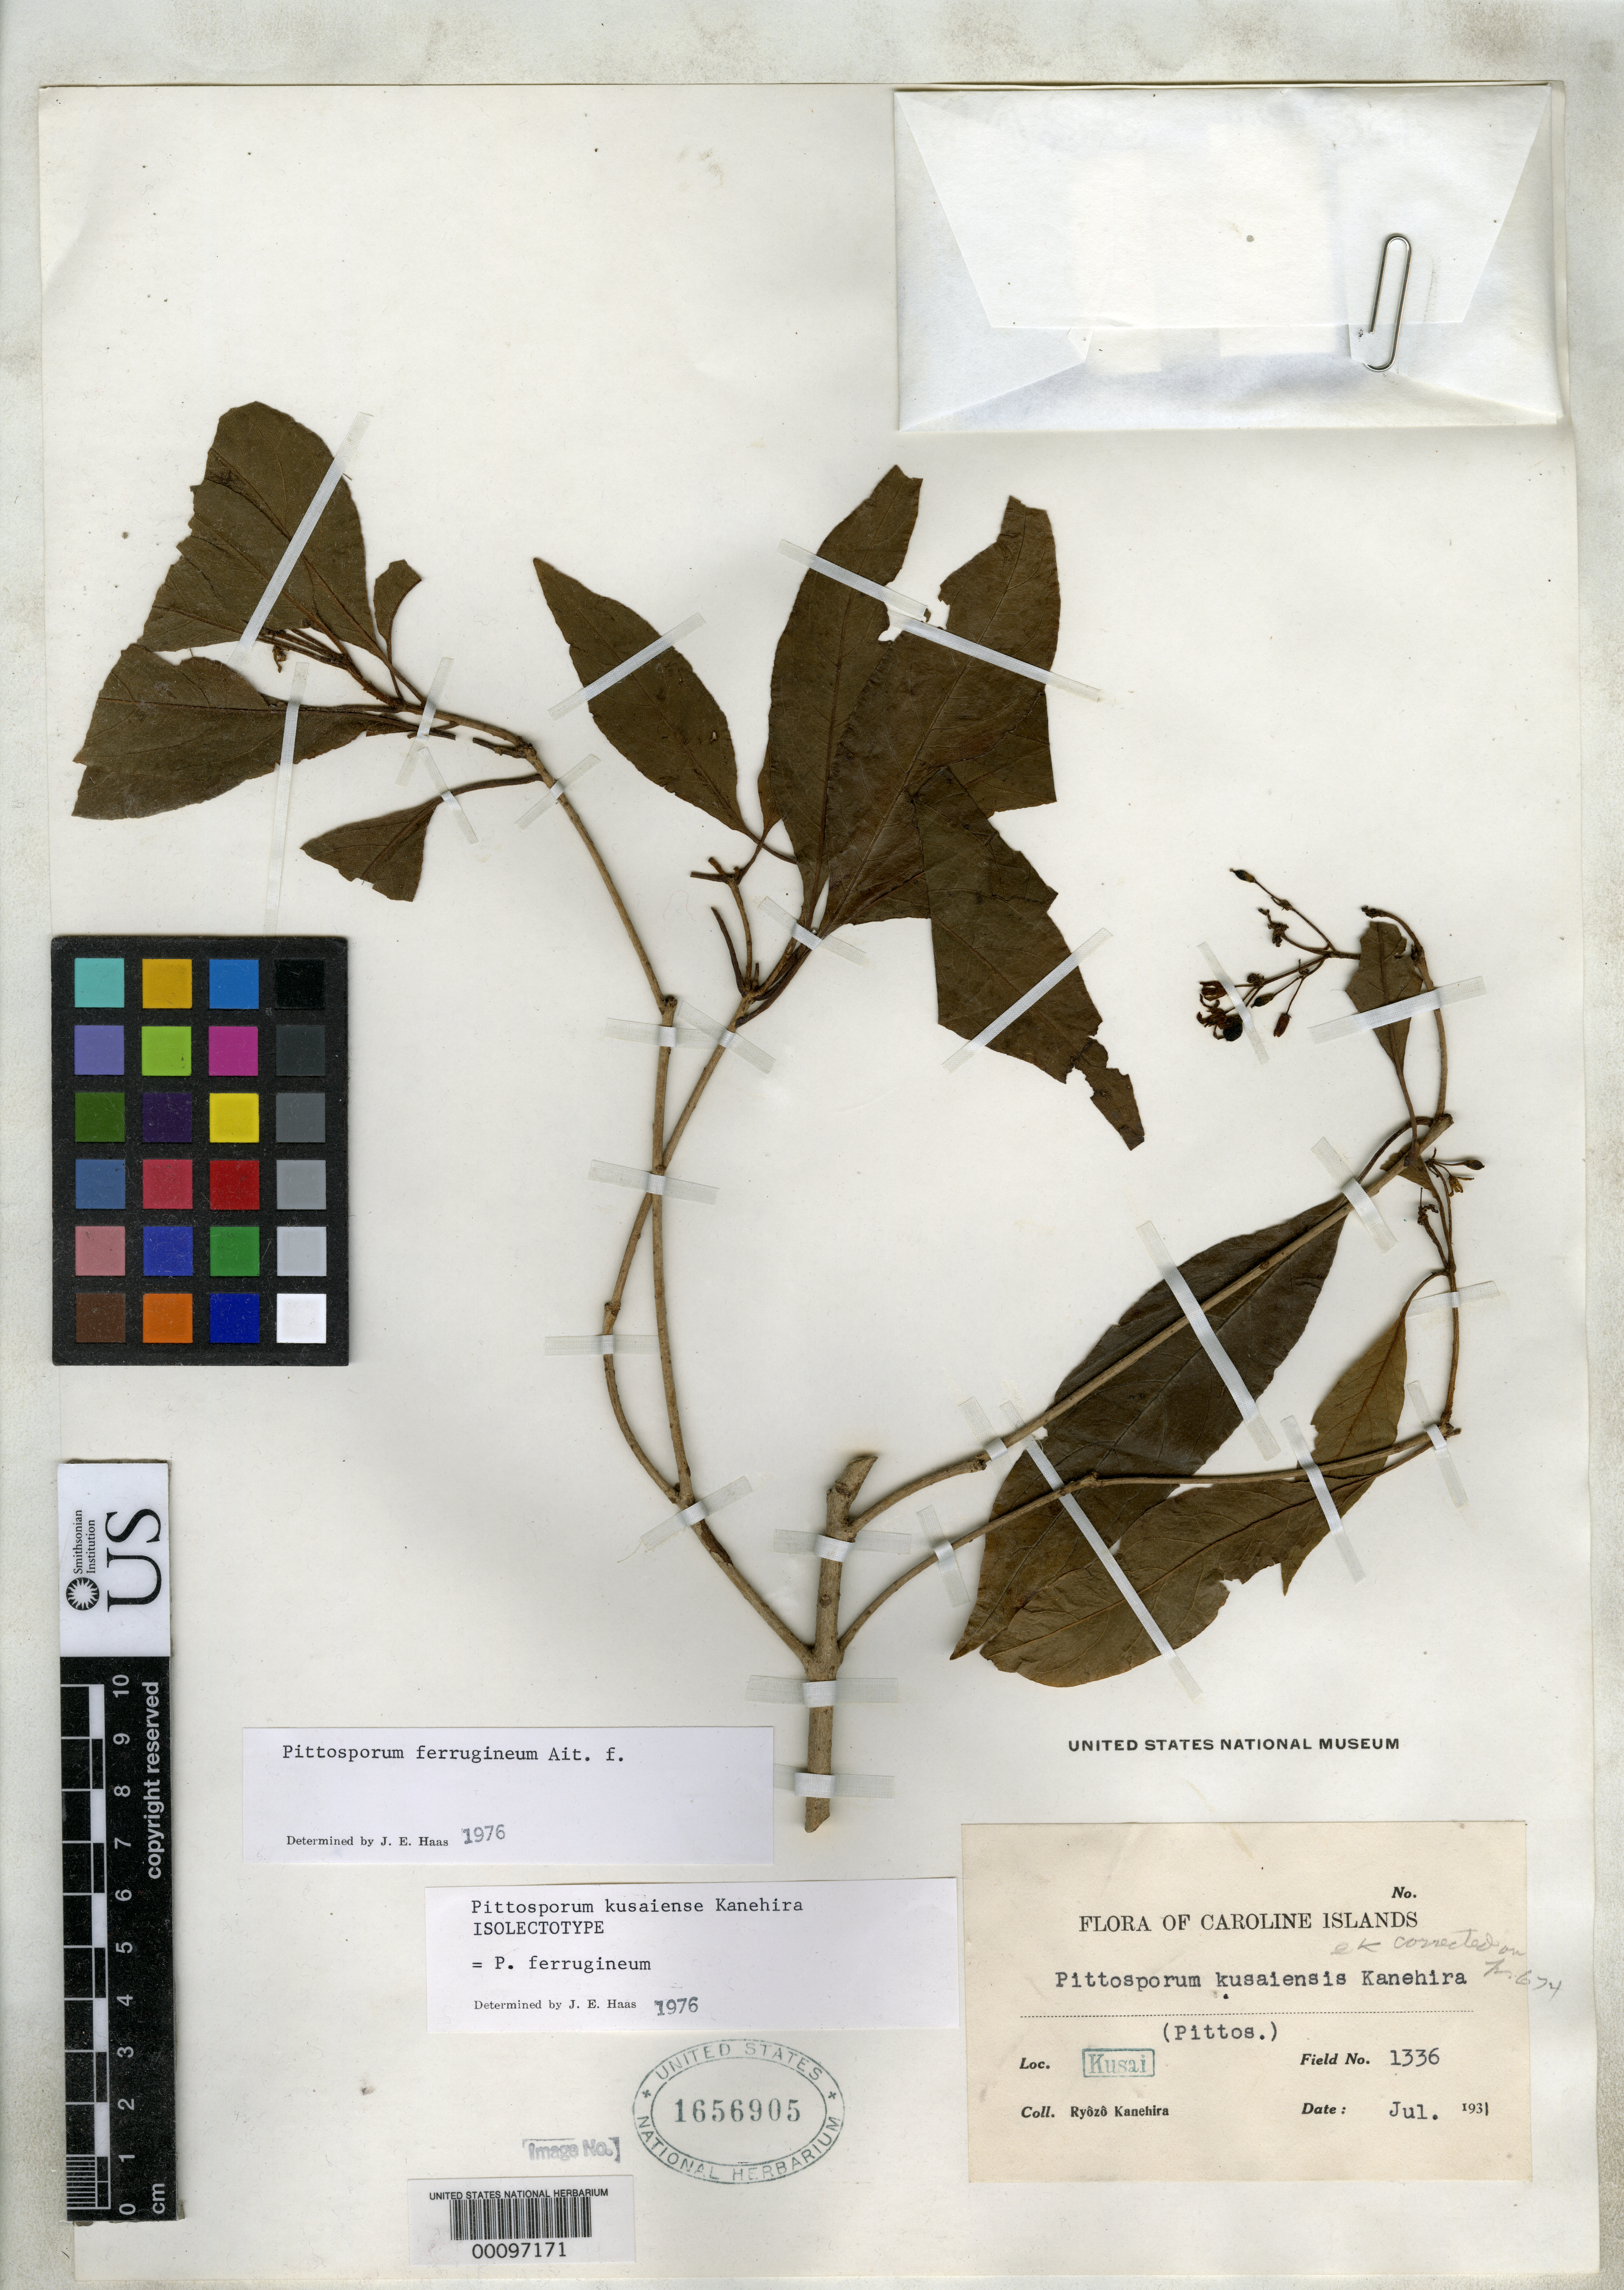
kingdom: Plantae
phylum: Tracheophyta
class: Magnoliopsida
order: Apiales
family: Pittosporaceae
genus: Pittosporum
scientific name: Pittosporum kusaiensis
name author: Kaneh.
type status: Isolectotype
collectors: R. Kanehira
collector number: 1336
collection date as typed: Jul 1931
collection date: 1931-07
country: Micronesia, Federated States of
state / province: Kosrae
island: Kosrae [Kusaie]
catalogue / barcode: US 1656905